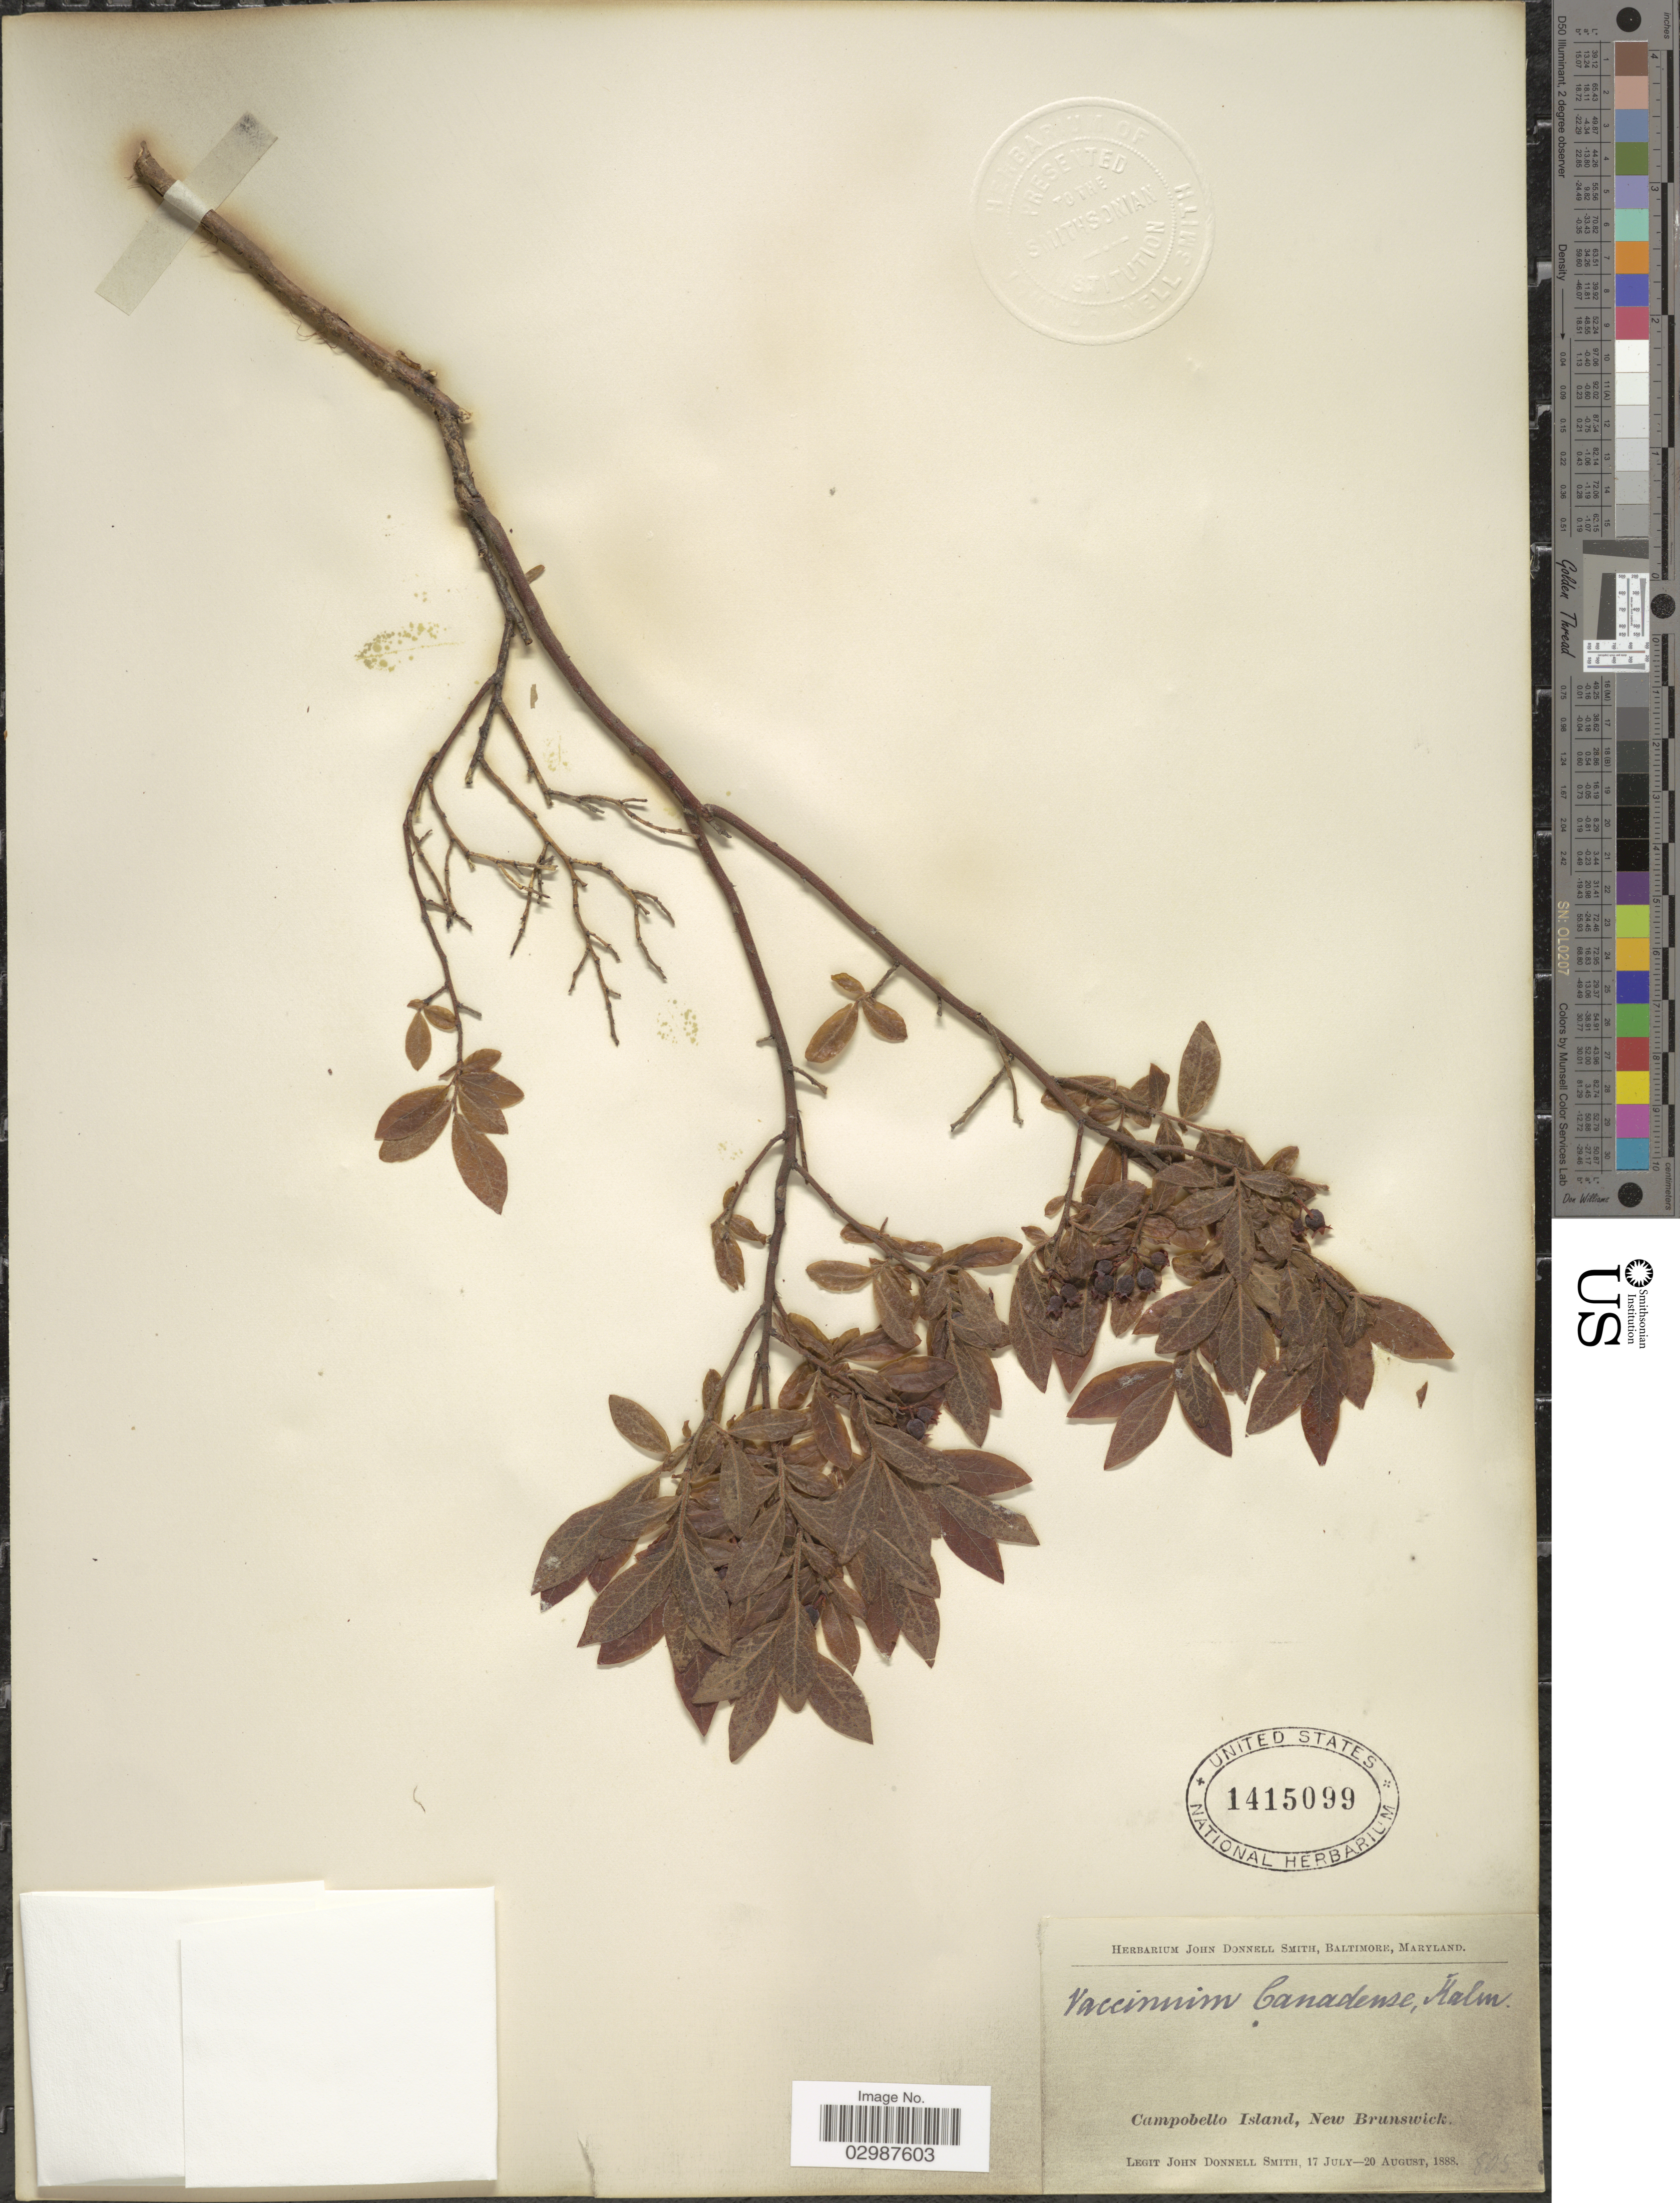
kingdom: Plantae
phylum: Tracheophyta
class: Magnoliopsida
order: Ericales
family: Ericaceae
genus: Vaccinium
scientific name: Vaccinium canadense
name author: Kalm ex Richardson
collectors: J. Donnell Smith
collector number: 805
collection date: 1888-07-17/1888-08-20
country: Canada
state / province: New Brunswick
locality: Campobello Island.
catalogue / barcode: US 1415099